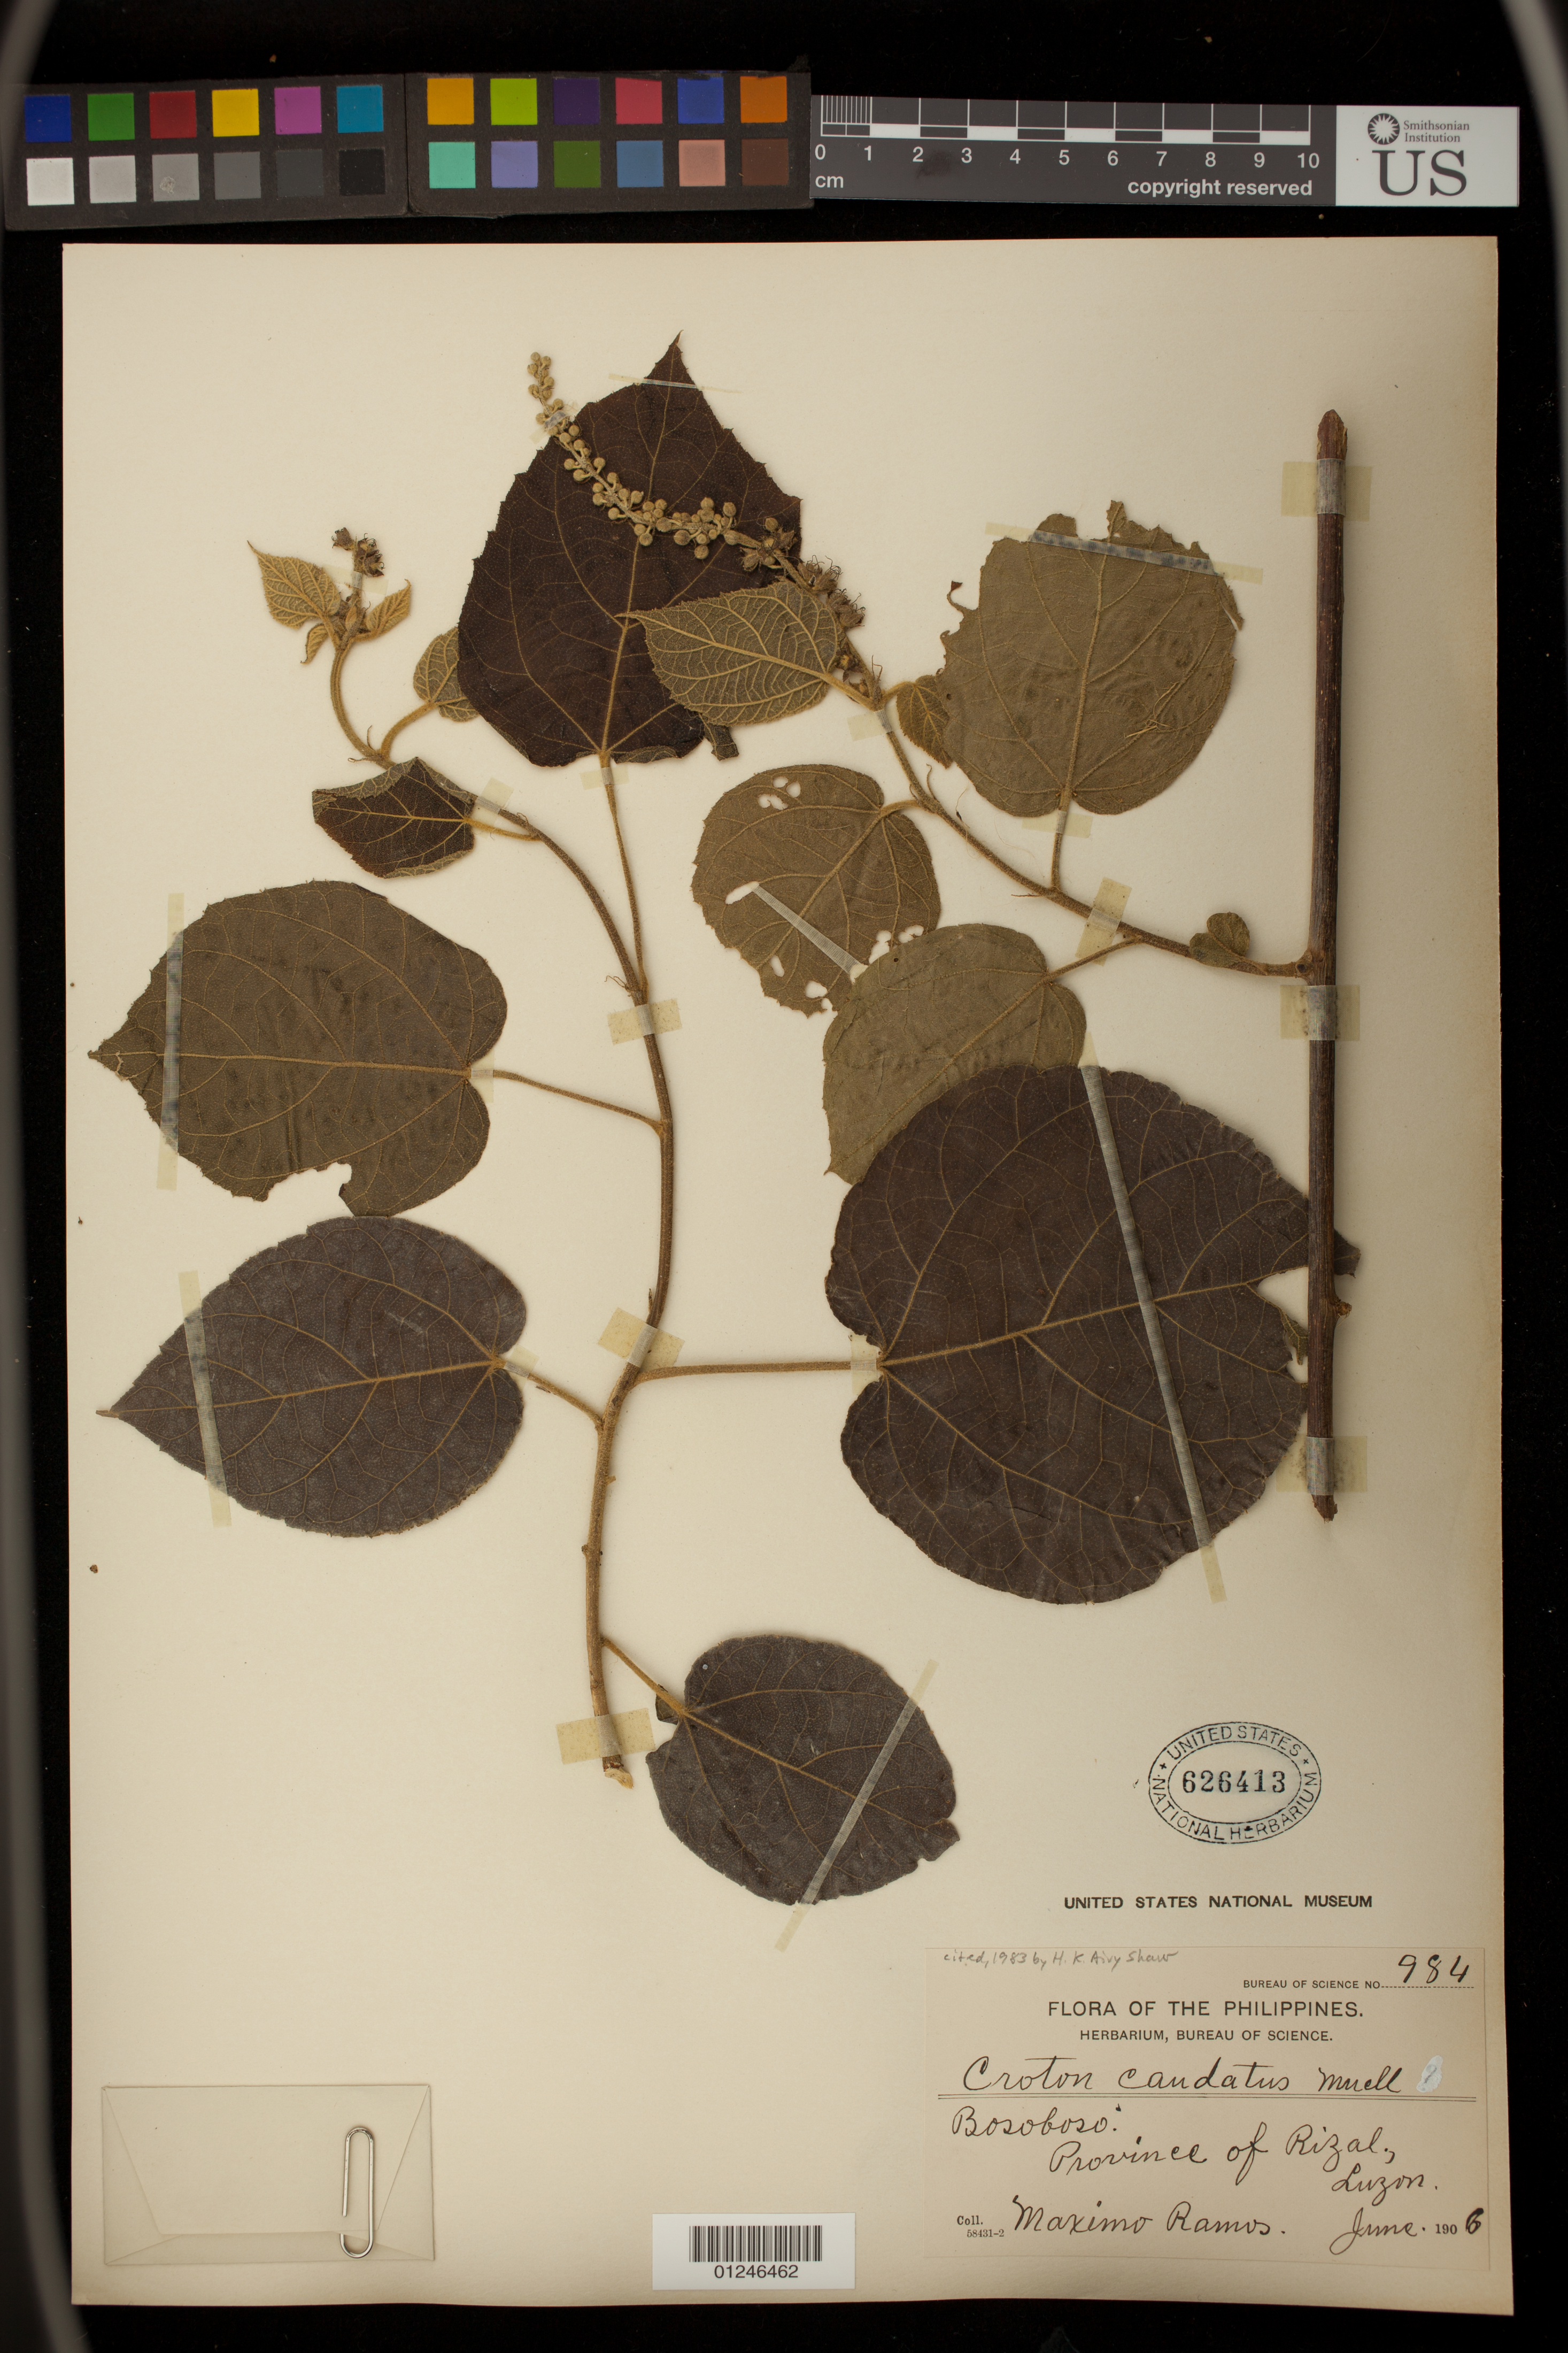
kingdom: Plantae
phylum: Tracheophyta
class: Magnoliopsida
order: Malpighiales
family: Euphorbiaceae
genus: Croton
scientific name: Croton caudatus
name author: Geiseler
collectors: M. Ramos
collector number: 984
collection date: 1906-06-01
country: Philippines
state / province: Calabarzon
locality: Bosoboso, Province of Rizal, Luzon; Southern Tagalog Mainland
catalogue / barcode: US 626413